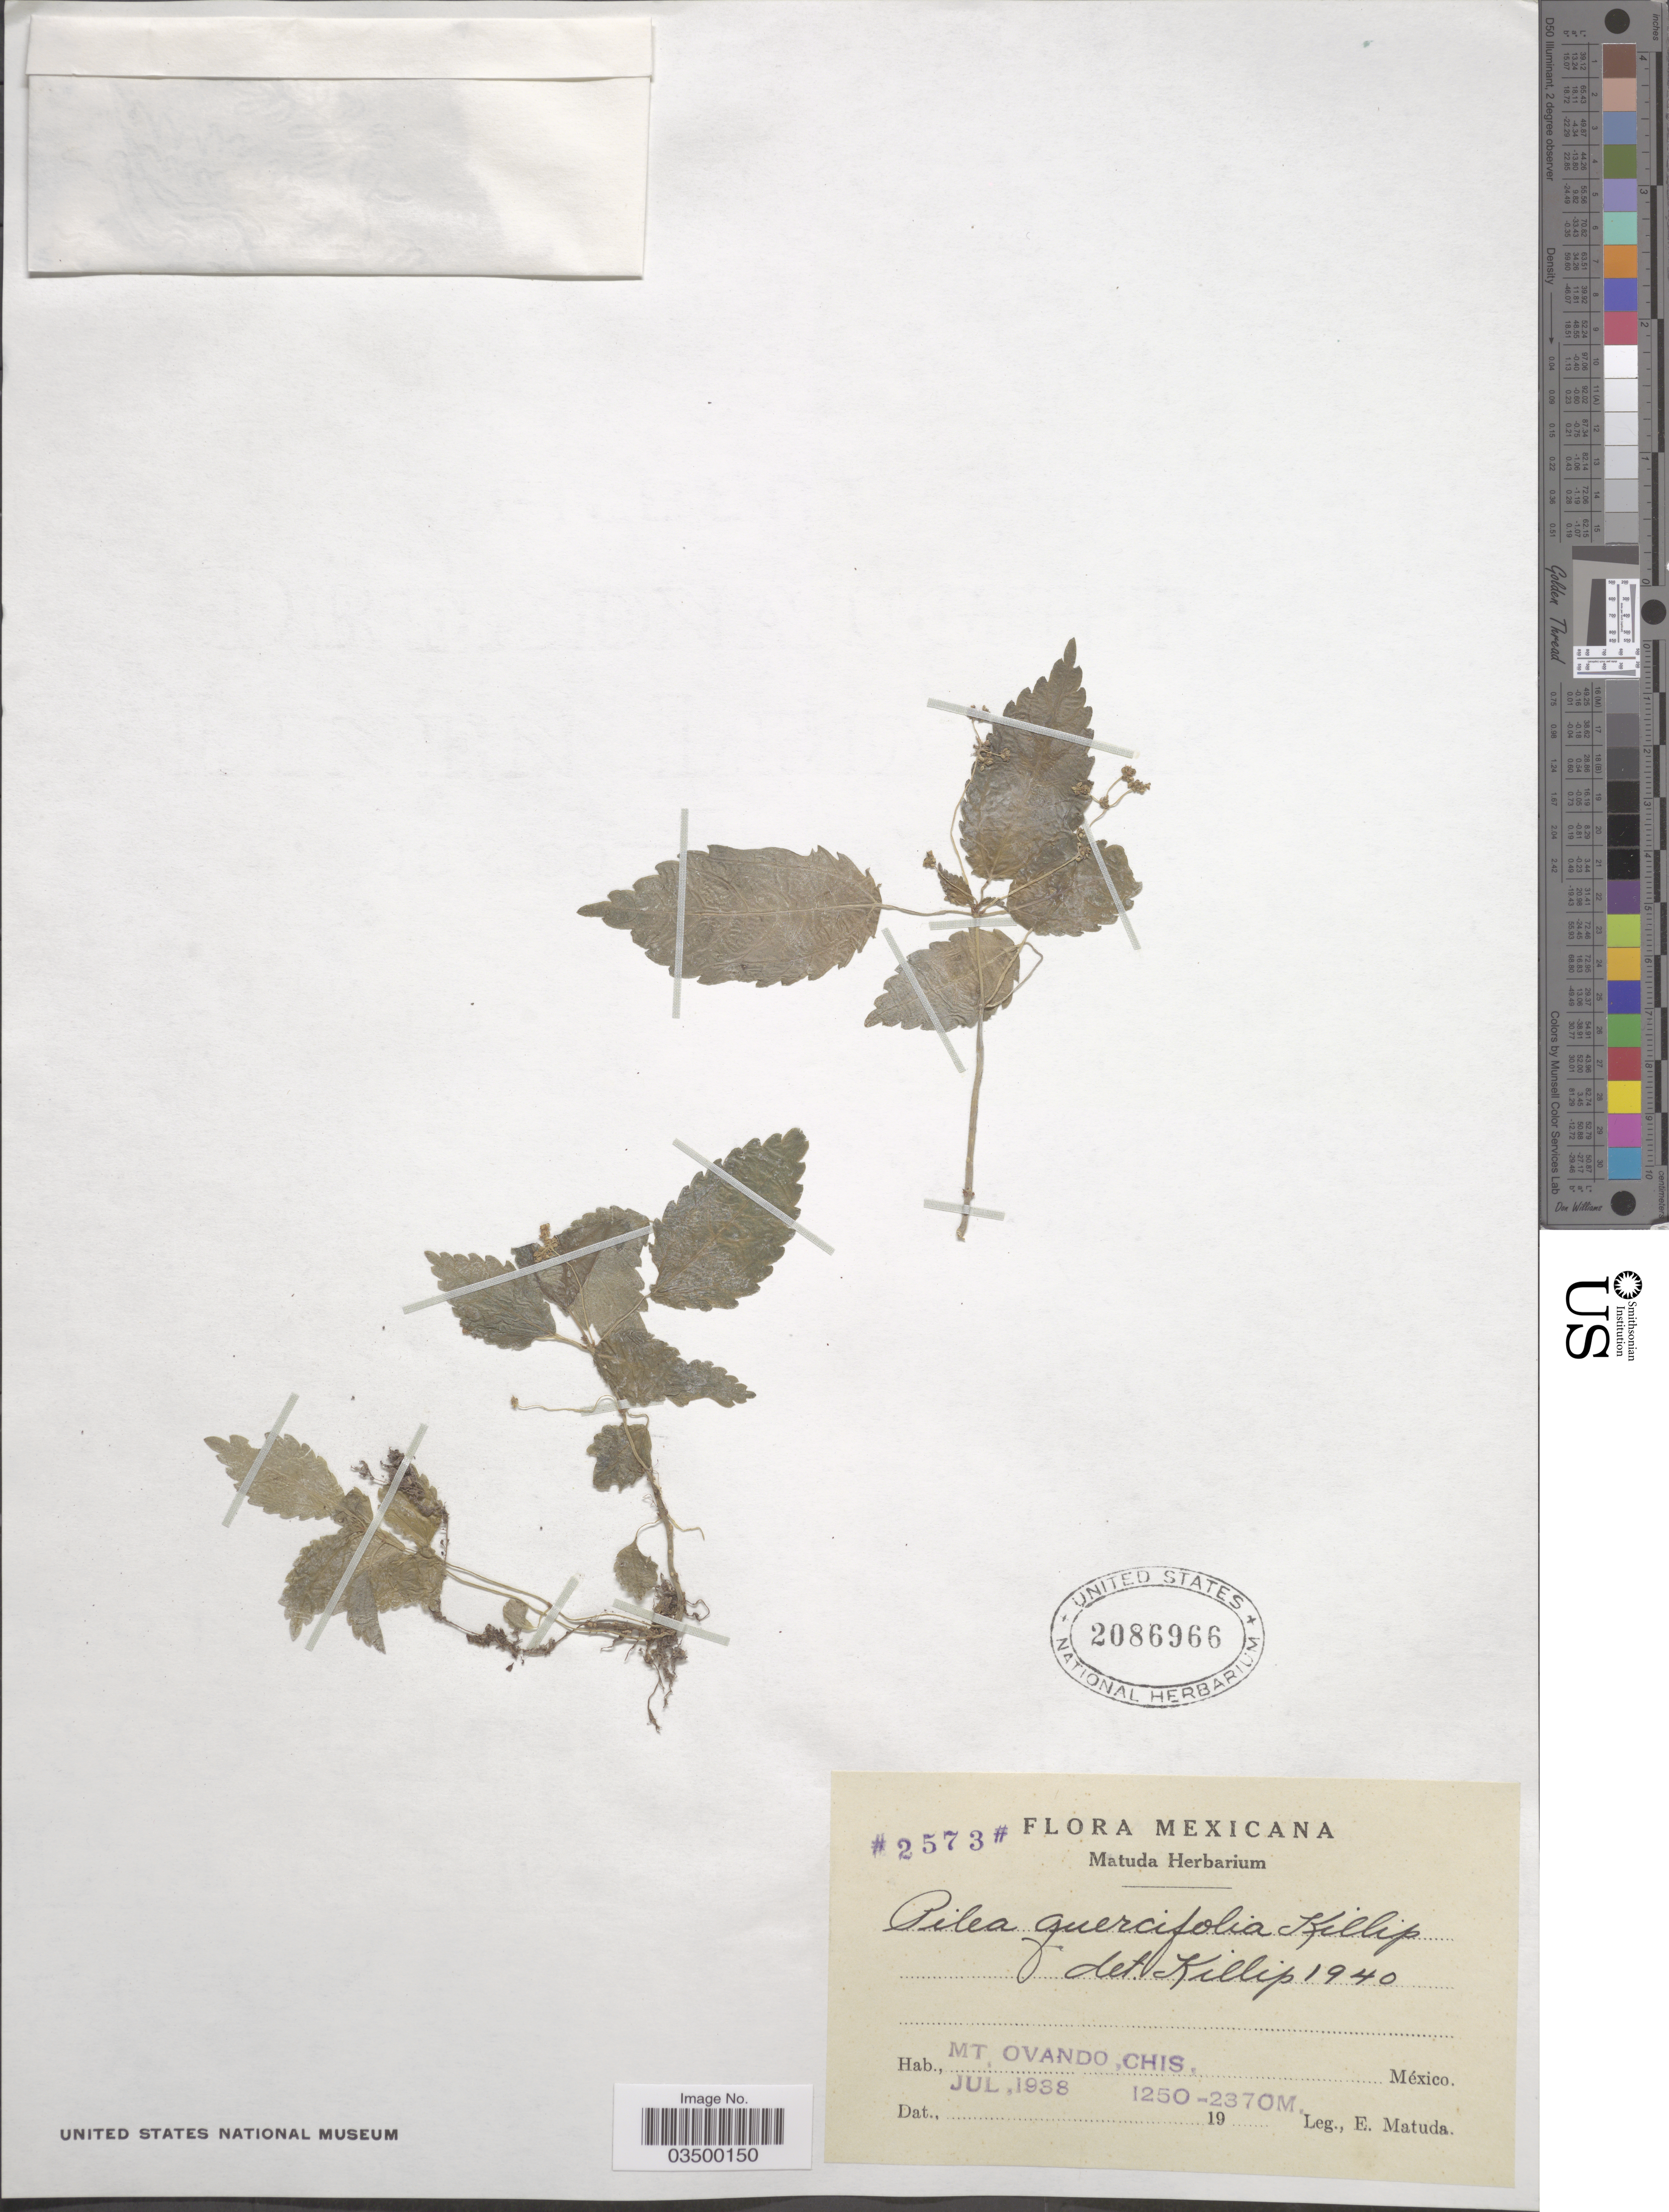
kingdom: Plantae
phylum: Tracheophyta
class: Magnoliopsida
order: Rosales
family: Urticaceae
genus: Pilea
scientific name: Pilea quercifolia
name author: Killip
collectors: E. Matuda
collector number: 2573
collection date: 1938-07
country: Mexico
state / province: Chiapas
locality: Mt. Ovando.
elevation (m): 1250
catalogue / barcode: US 2086966